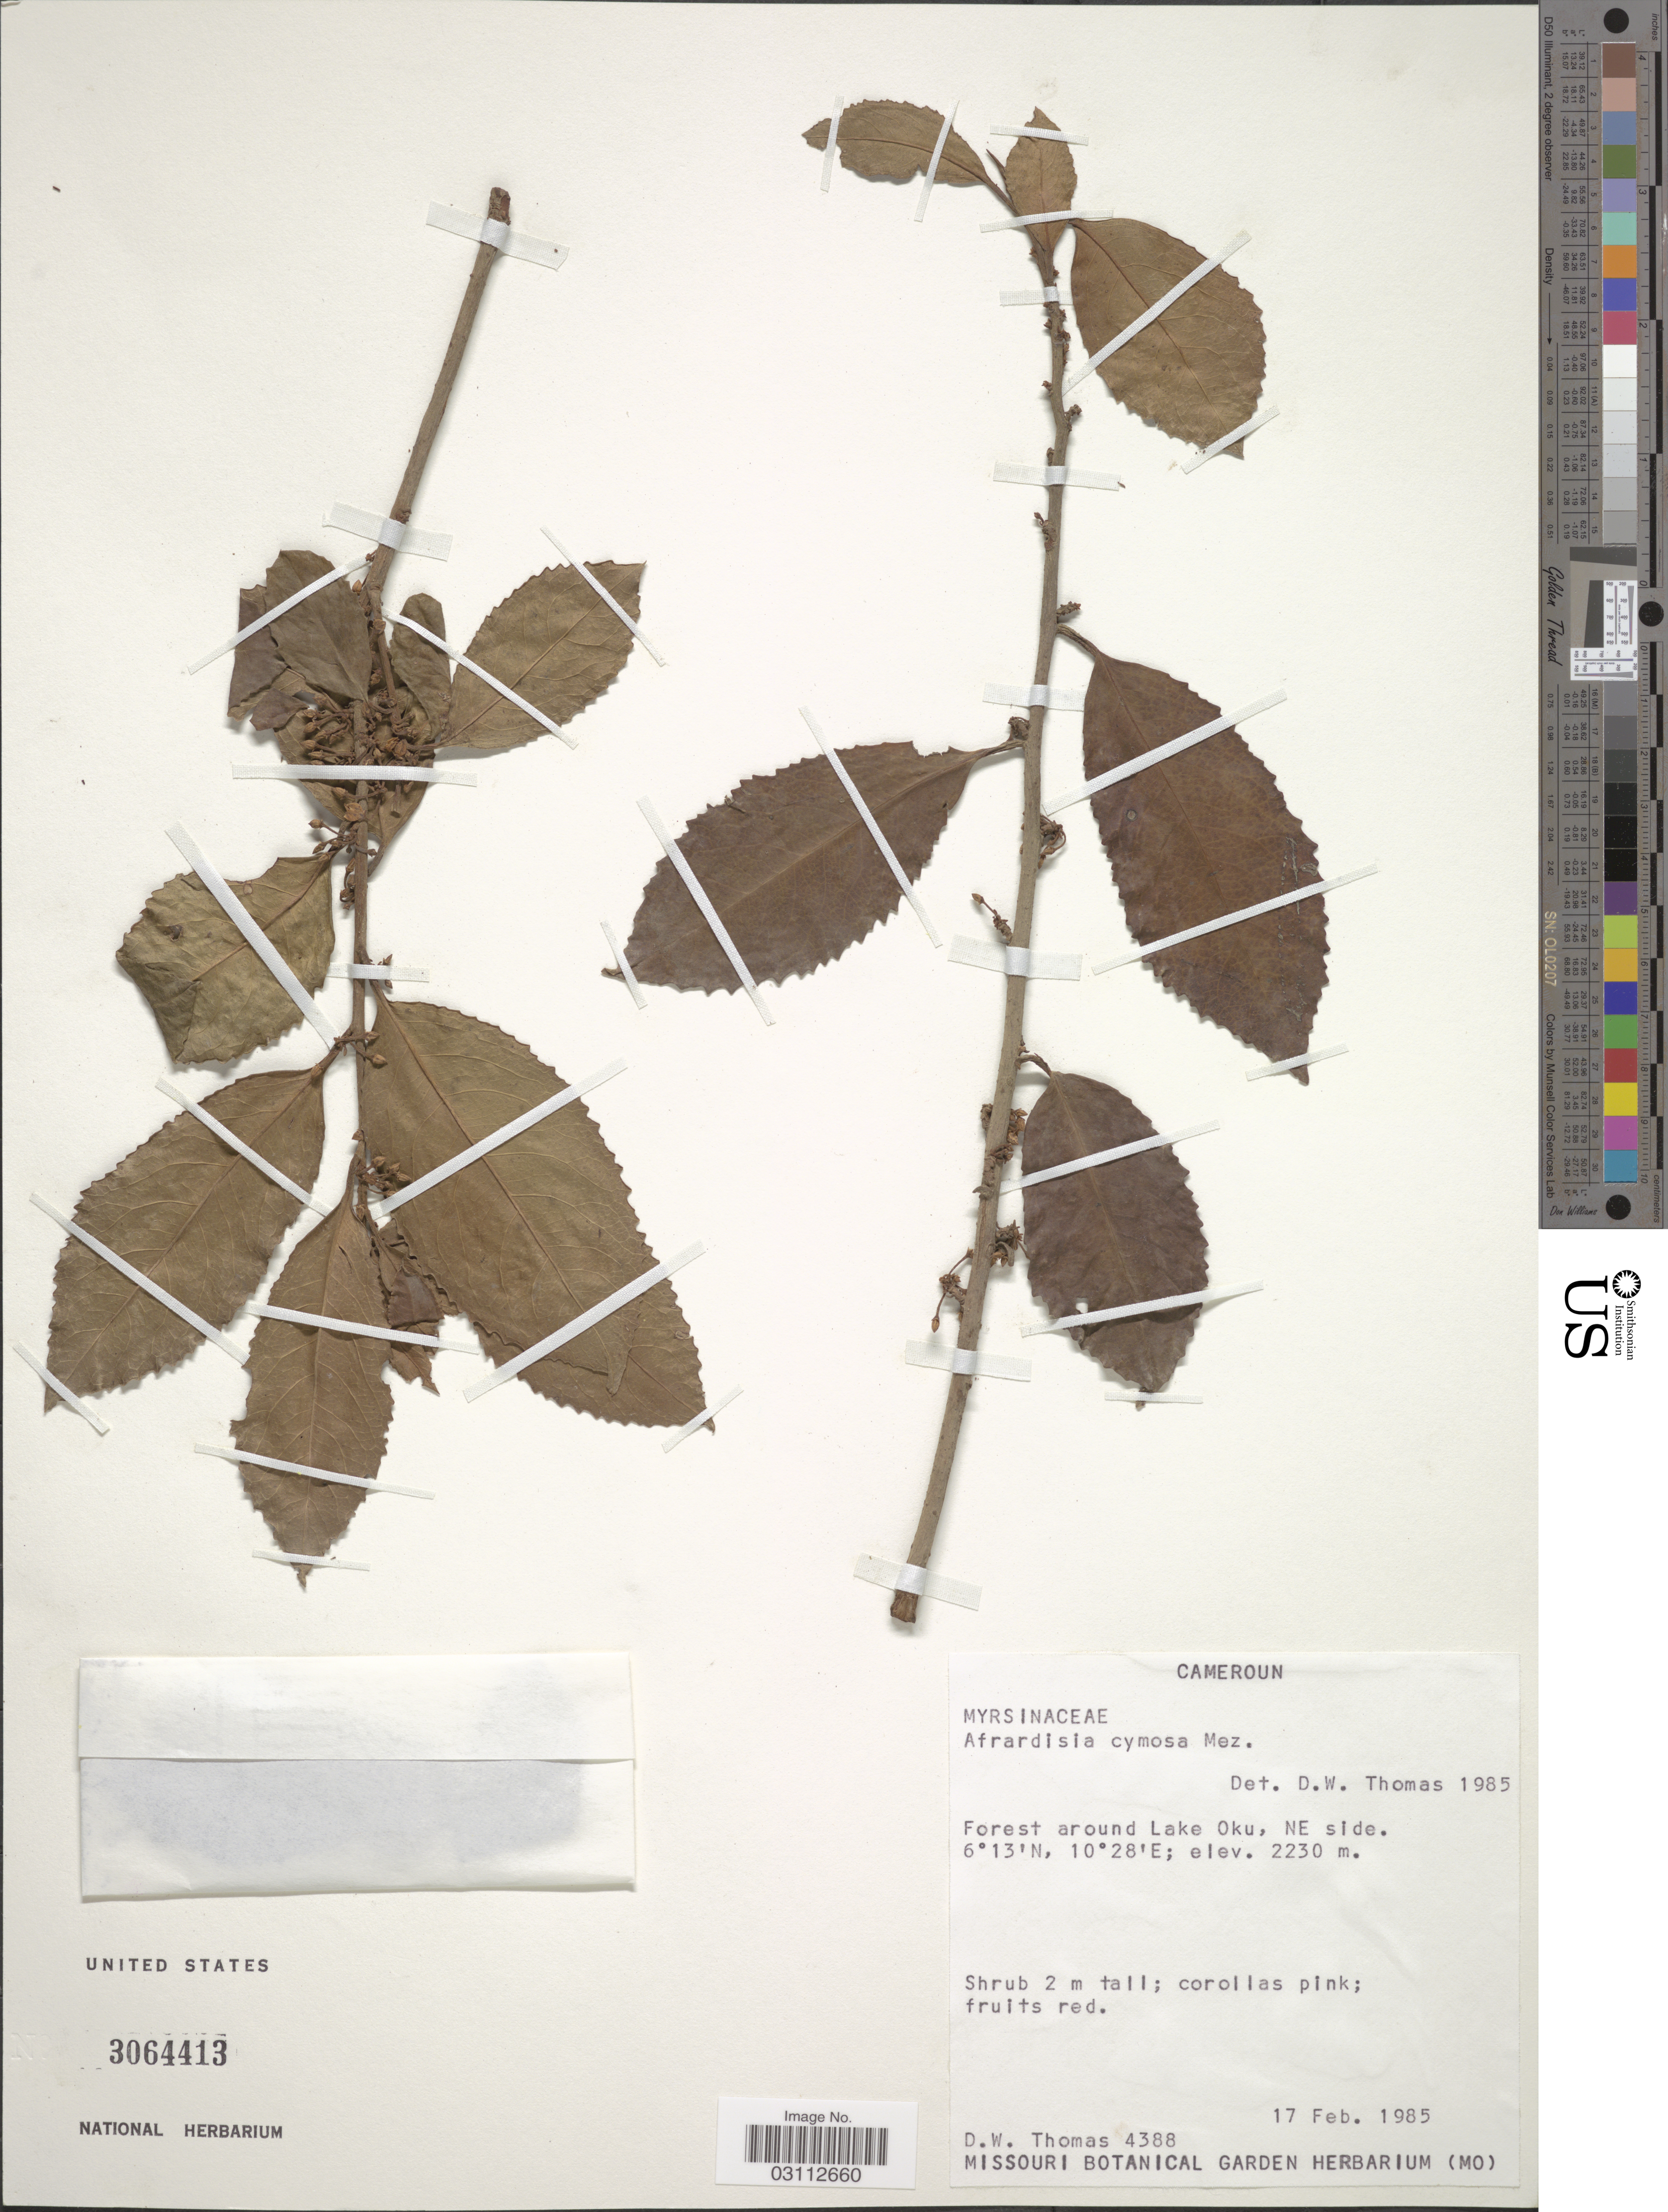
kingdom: Plantae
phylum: Tracheophyta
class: Magnoliopsida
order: Ericales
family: Primulaceae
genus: Ardisia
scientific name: Ardisia cymosa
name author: Blume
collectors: D. W. Thomas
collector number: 4388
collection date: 1985-02-17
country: Cameroon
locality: Forest around Lake Oku, NE side.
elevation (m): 2230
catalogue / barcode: US 3064413